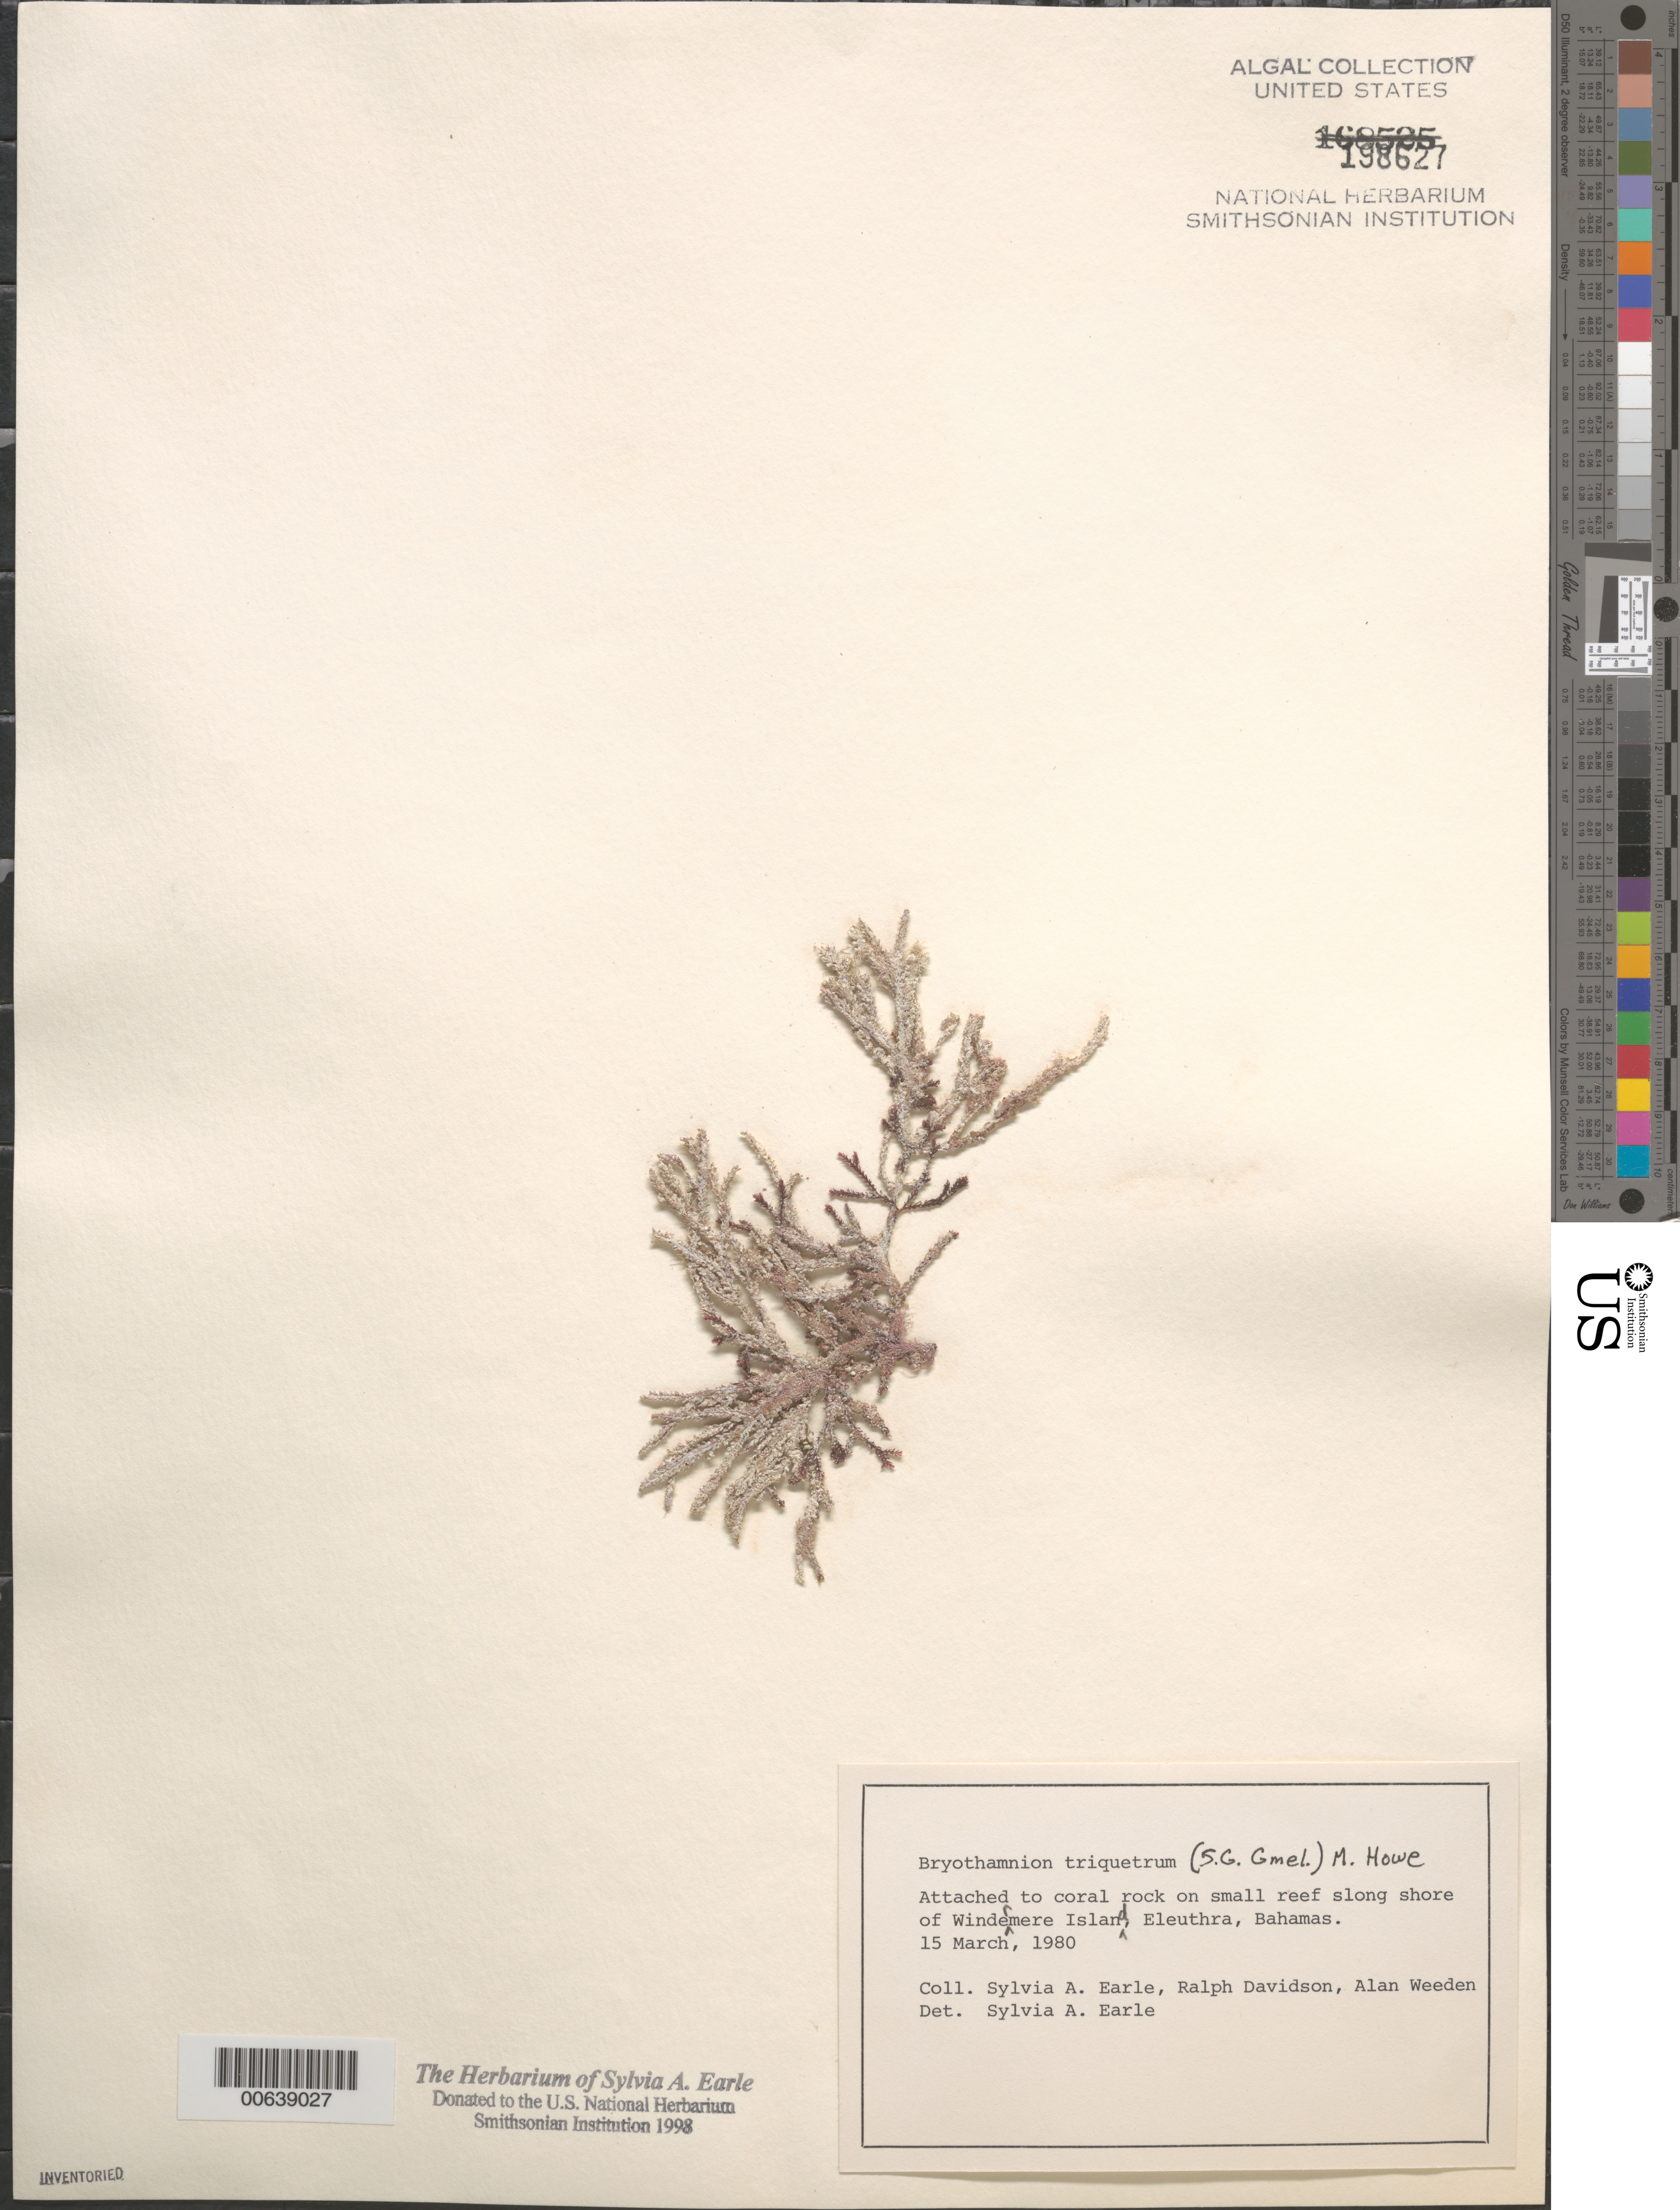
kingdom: Plantae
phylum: Rhodophyta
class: Florideophyceae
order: Ceramiales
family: Rhodomelaceae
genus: Alsidium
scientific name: Alsidium triquetrum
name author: (S.G. Gmel.) Trevis.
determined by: Algae name updating Project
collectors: S. A. Earle, R. Davidson & A. Weeden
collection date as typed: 15 Mar 1980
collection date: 1980-03-15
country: Bahamas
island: Eleuthera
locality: Windermere Island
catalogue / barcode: US 198627